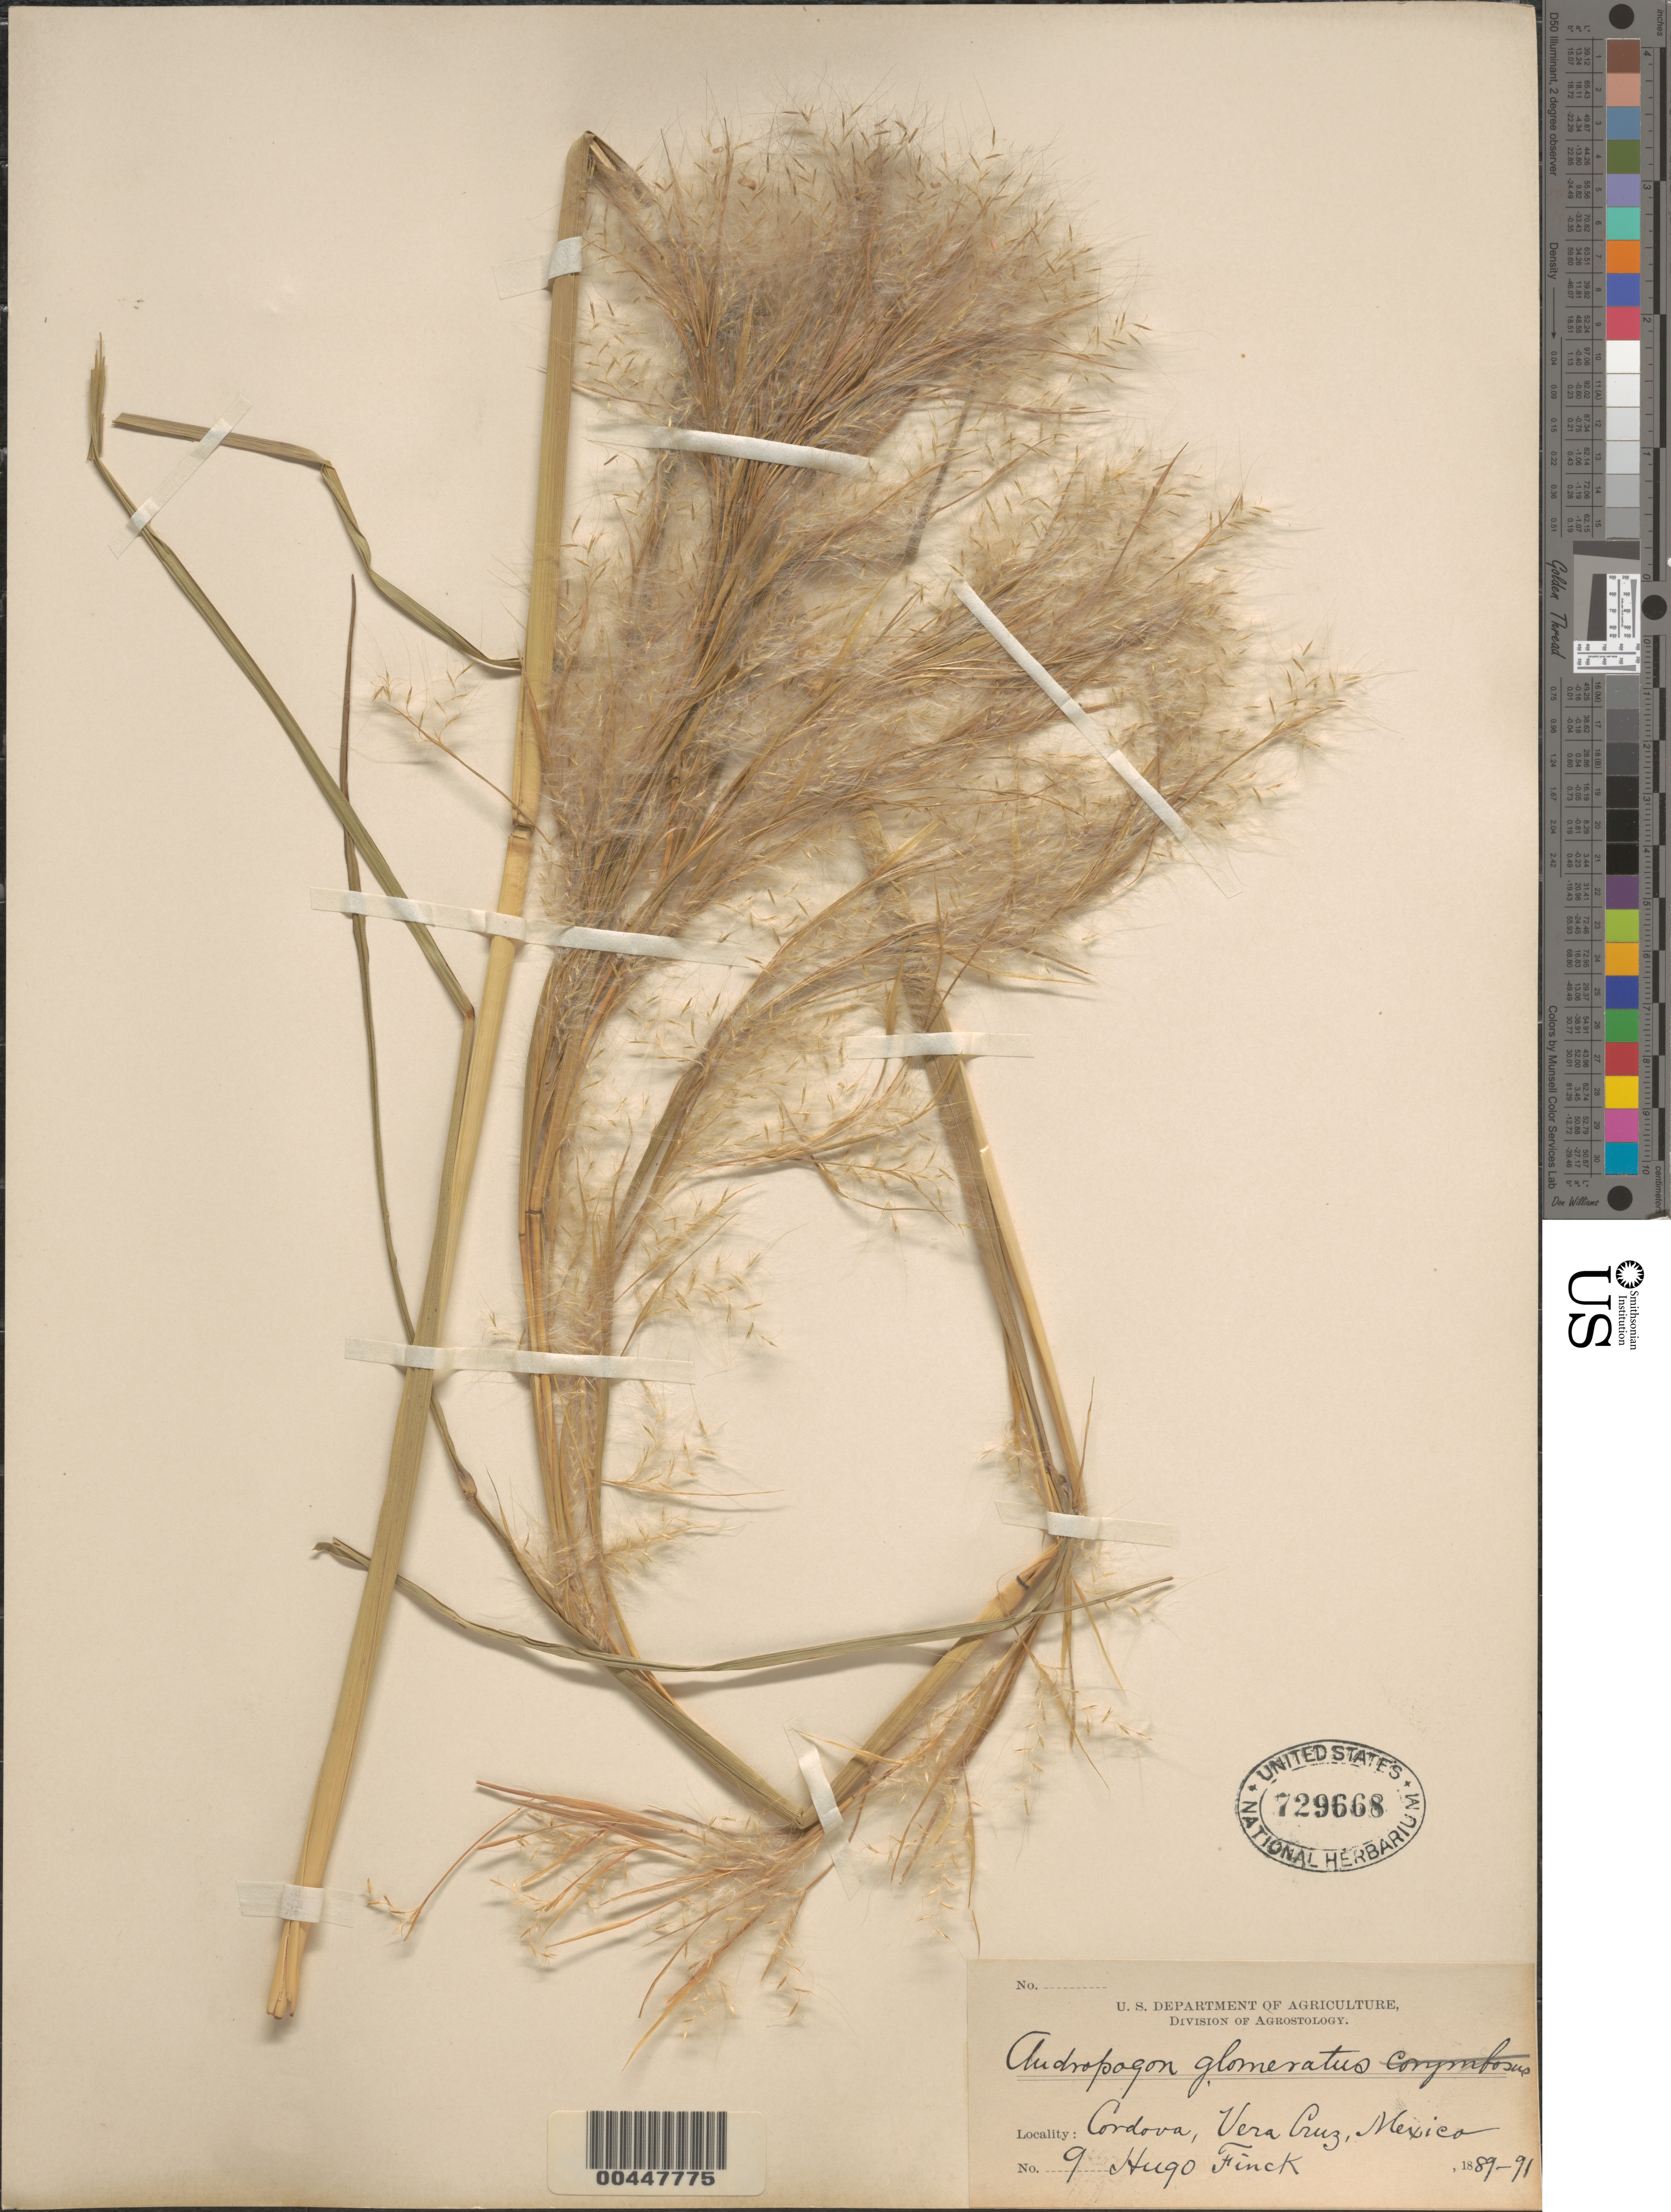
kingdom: Plantae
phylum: Tracheophyta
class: Liliopsida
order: Poales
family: Poaceae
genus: Andropogon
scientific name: Andropogon glomeratus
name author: (Walter) Britton, Stearns & Poggenb.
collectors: H. Finck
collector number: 9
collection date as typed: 1889 to 1891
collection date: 1889/1891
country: Mexico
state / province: Veracruz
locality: Cordova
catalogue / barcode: US 729668